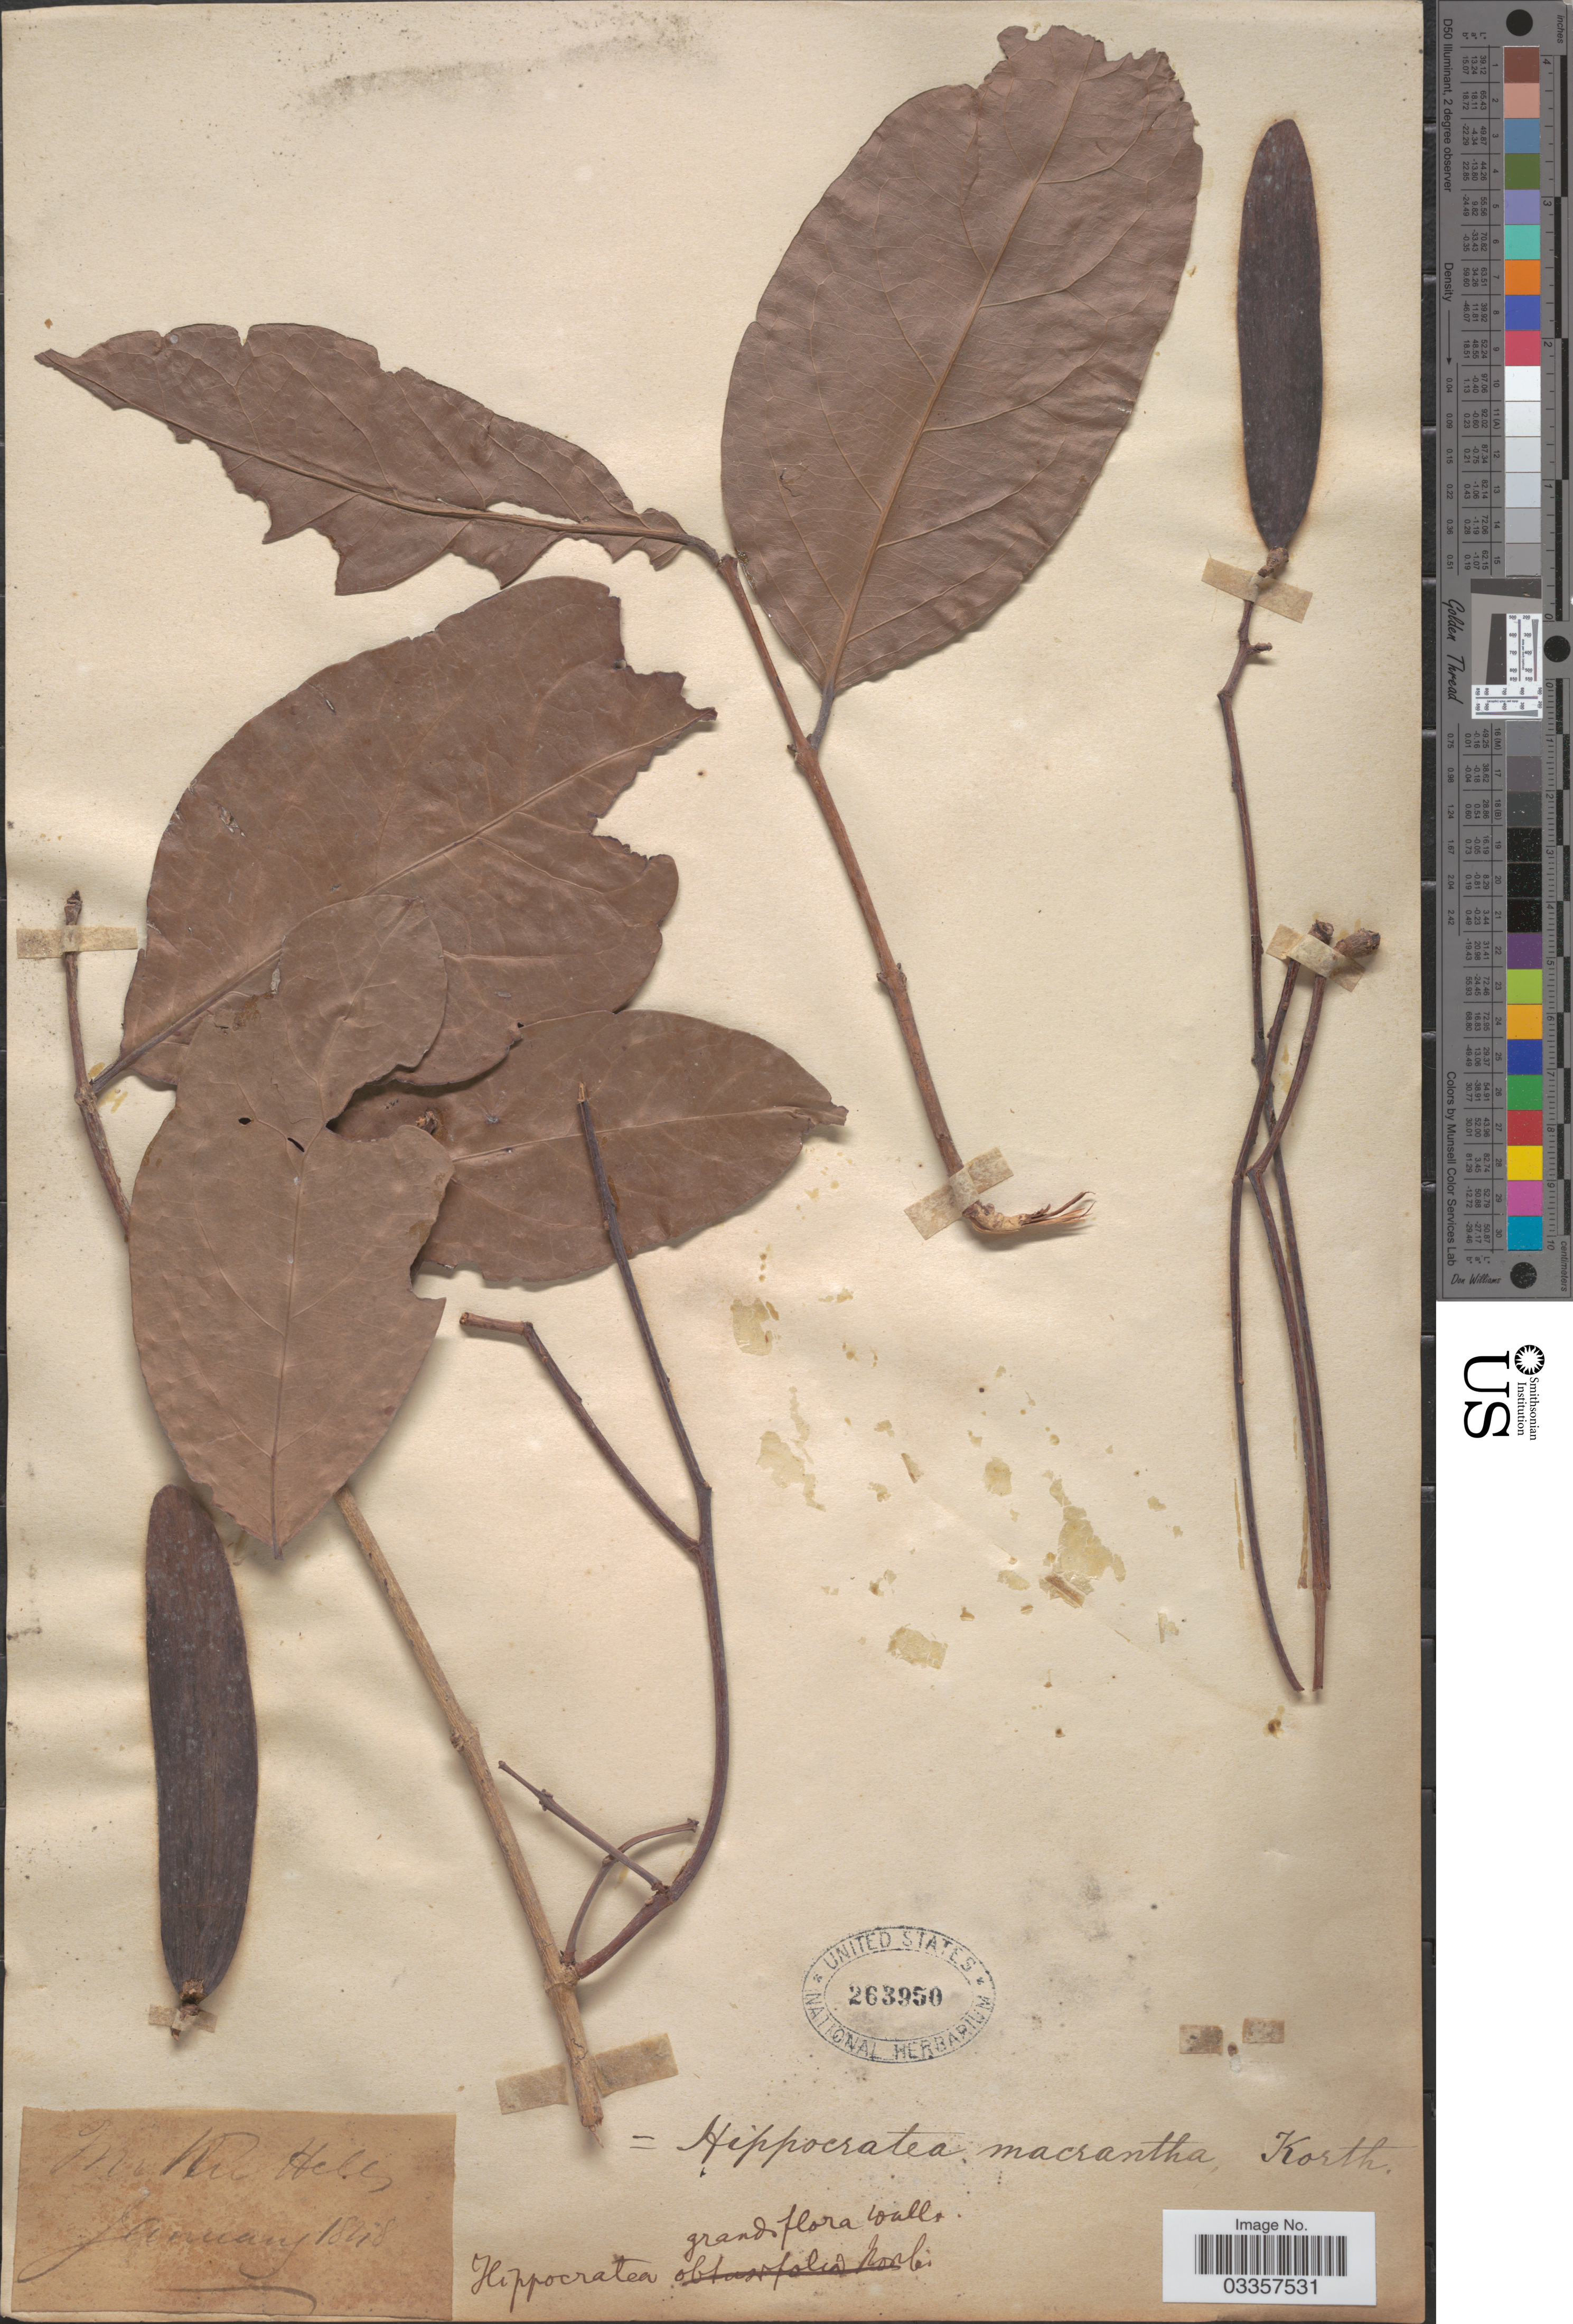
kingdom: Plantae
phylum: Tracheophyta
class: Magnoliopsida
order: Celastrales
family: Celastraceae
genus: Hippocratea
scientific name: Hippocratea macrantha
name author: Korth.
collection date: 1848-01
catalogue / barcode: US 263950